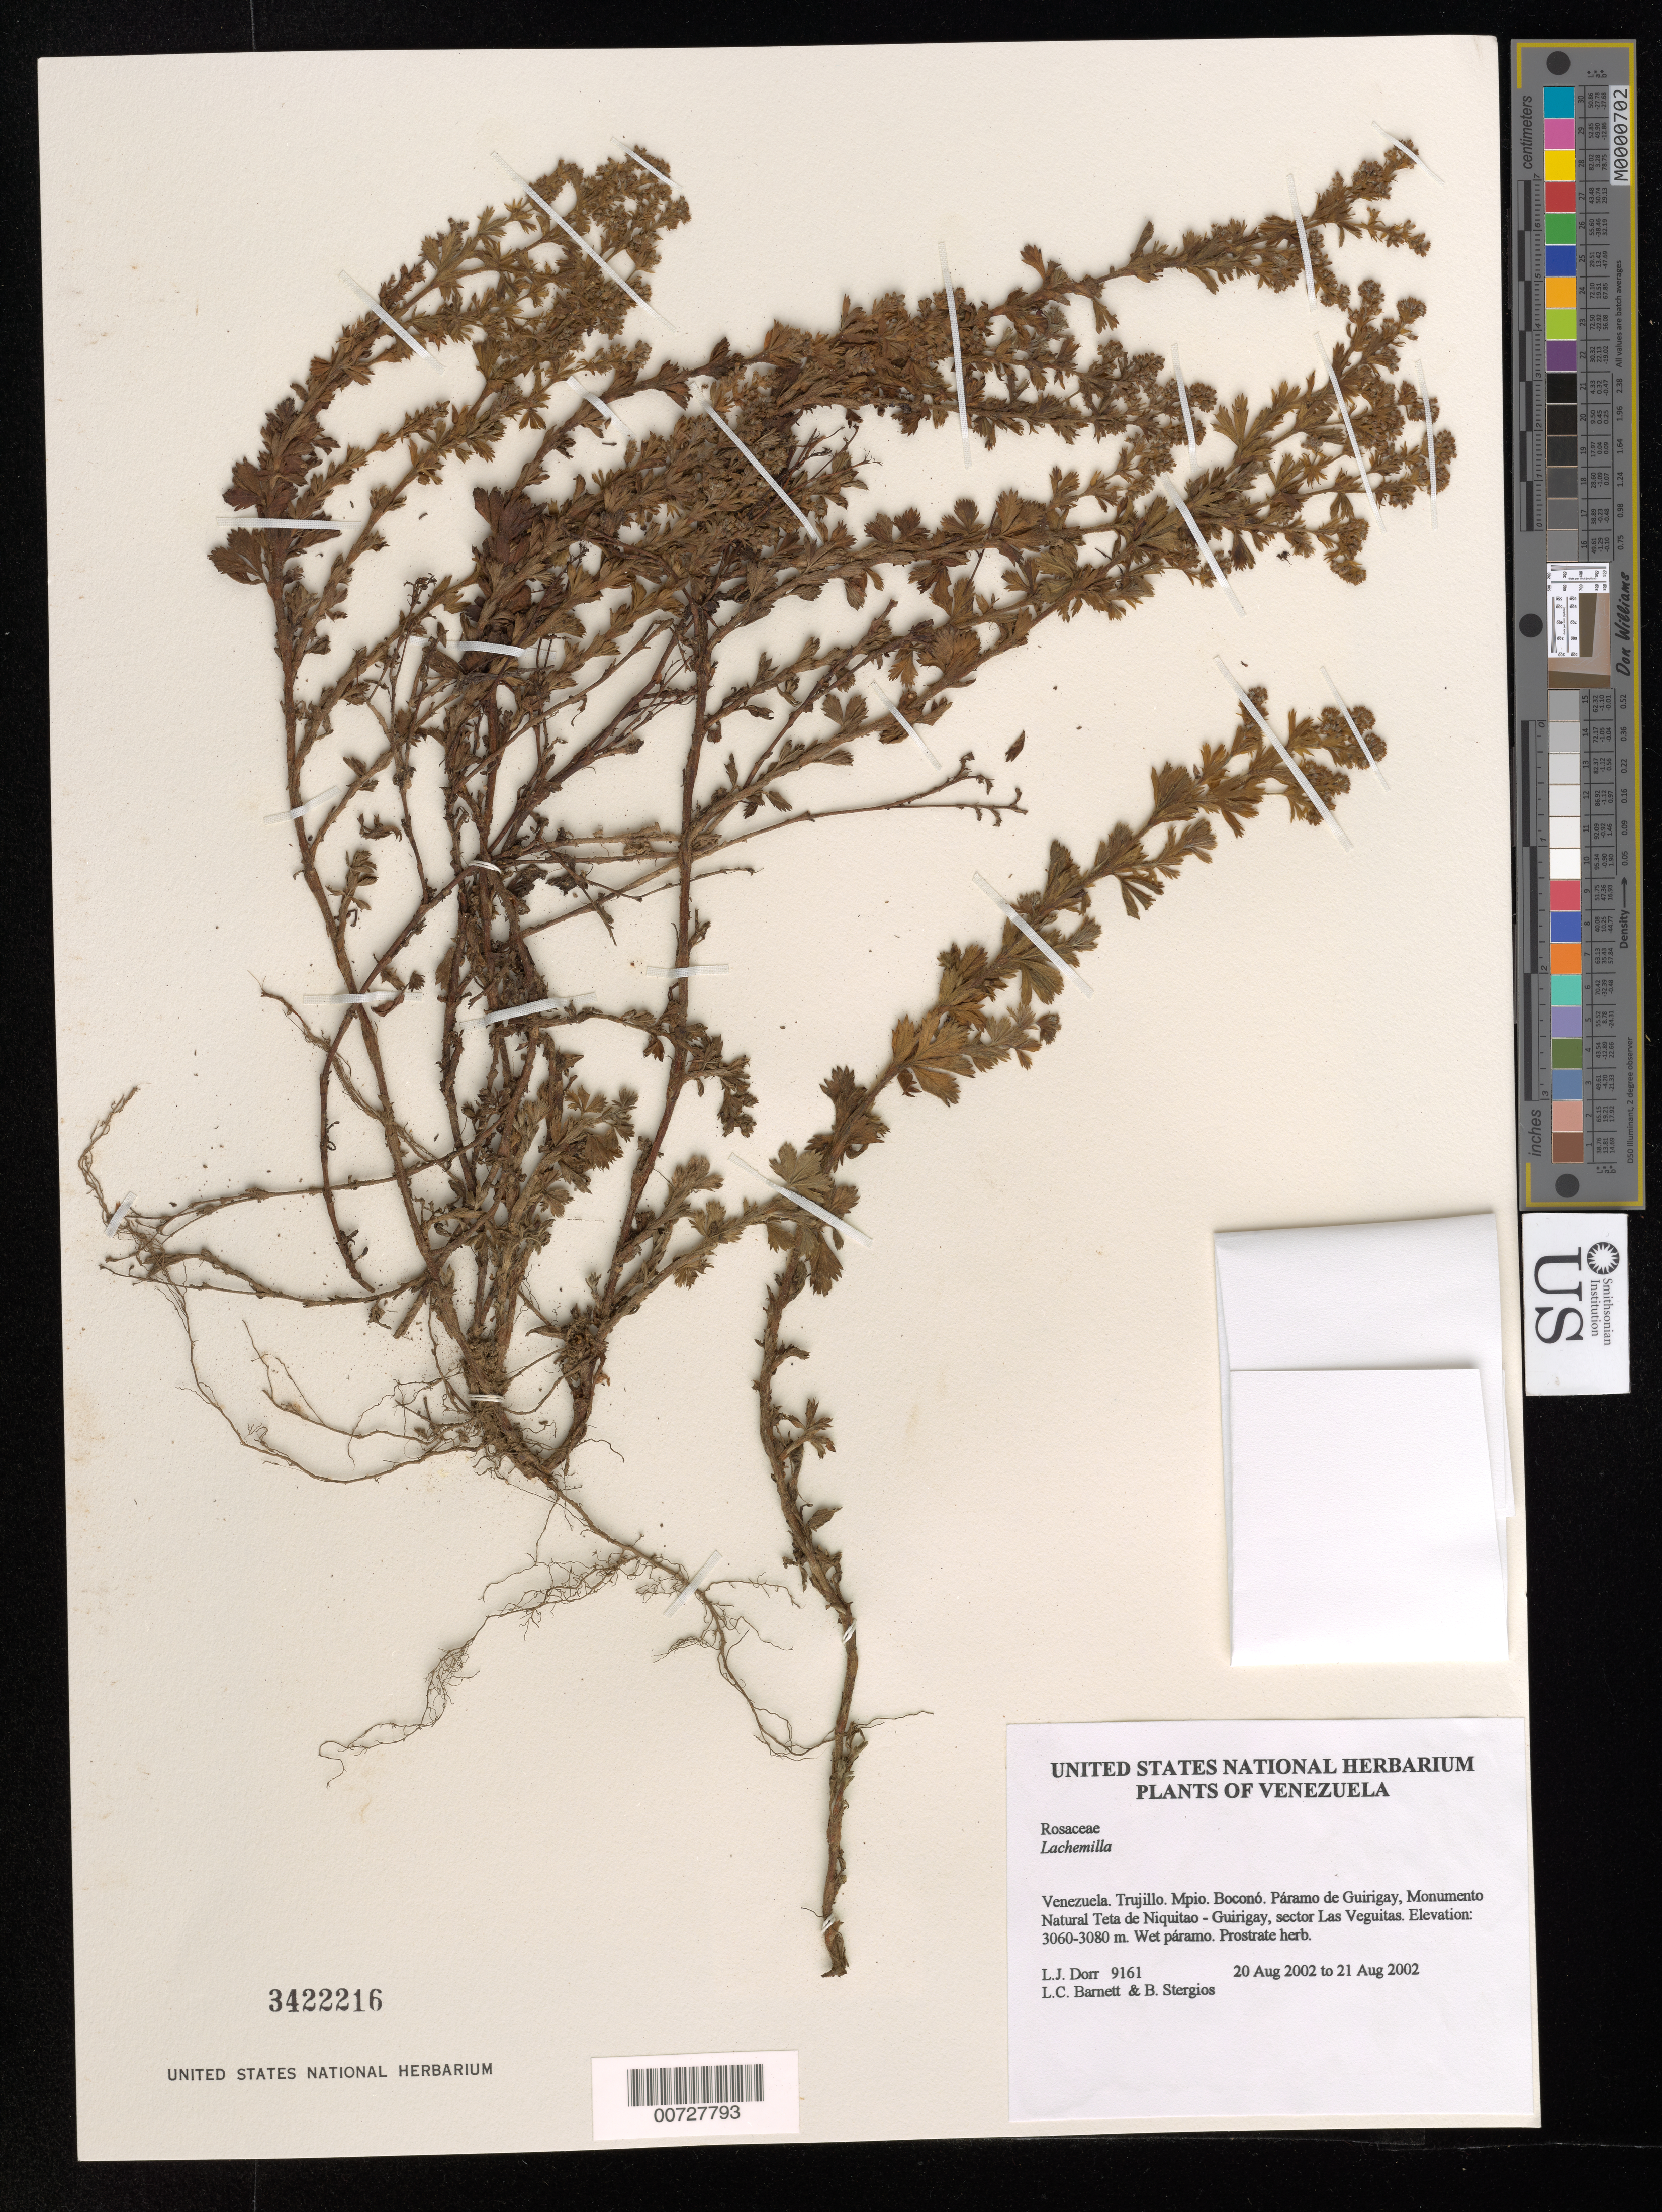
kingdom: Plantae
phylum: Tracheophyta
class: Magnoliopsida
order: Rosales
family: Rosaceae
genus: Lachemilla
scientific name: Lachemilla sp.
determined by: Dorr, L. J., (BOT), Smithsonian Institution - National Museum of Natural History (UNITED STATES)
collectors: L. J. Dorr, L. C. Barnett & B. G. Stergios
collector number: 9161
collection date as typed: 20 Aug 2002 to 21 Aug 2002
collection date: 2002-08-20/2002-08-21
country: Venezuela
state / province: Trujillo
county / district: Boconó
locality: Páramo de Guirigay, Monumento Natural Teta de Niquitao - Guirigay, sector Las Veguitas.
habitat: Wet páramo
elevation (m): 3060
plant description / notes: PORT, QCA, US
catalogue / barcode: US 3422216